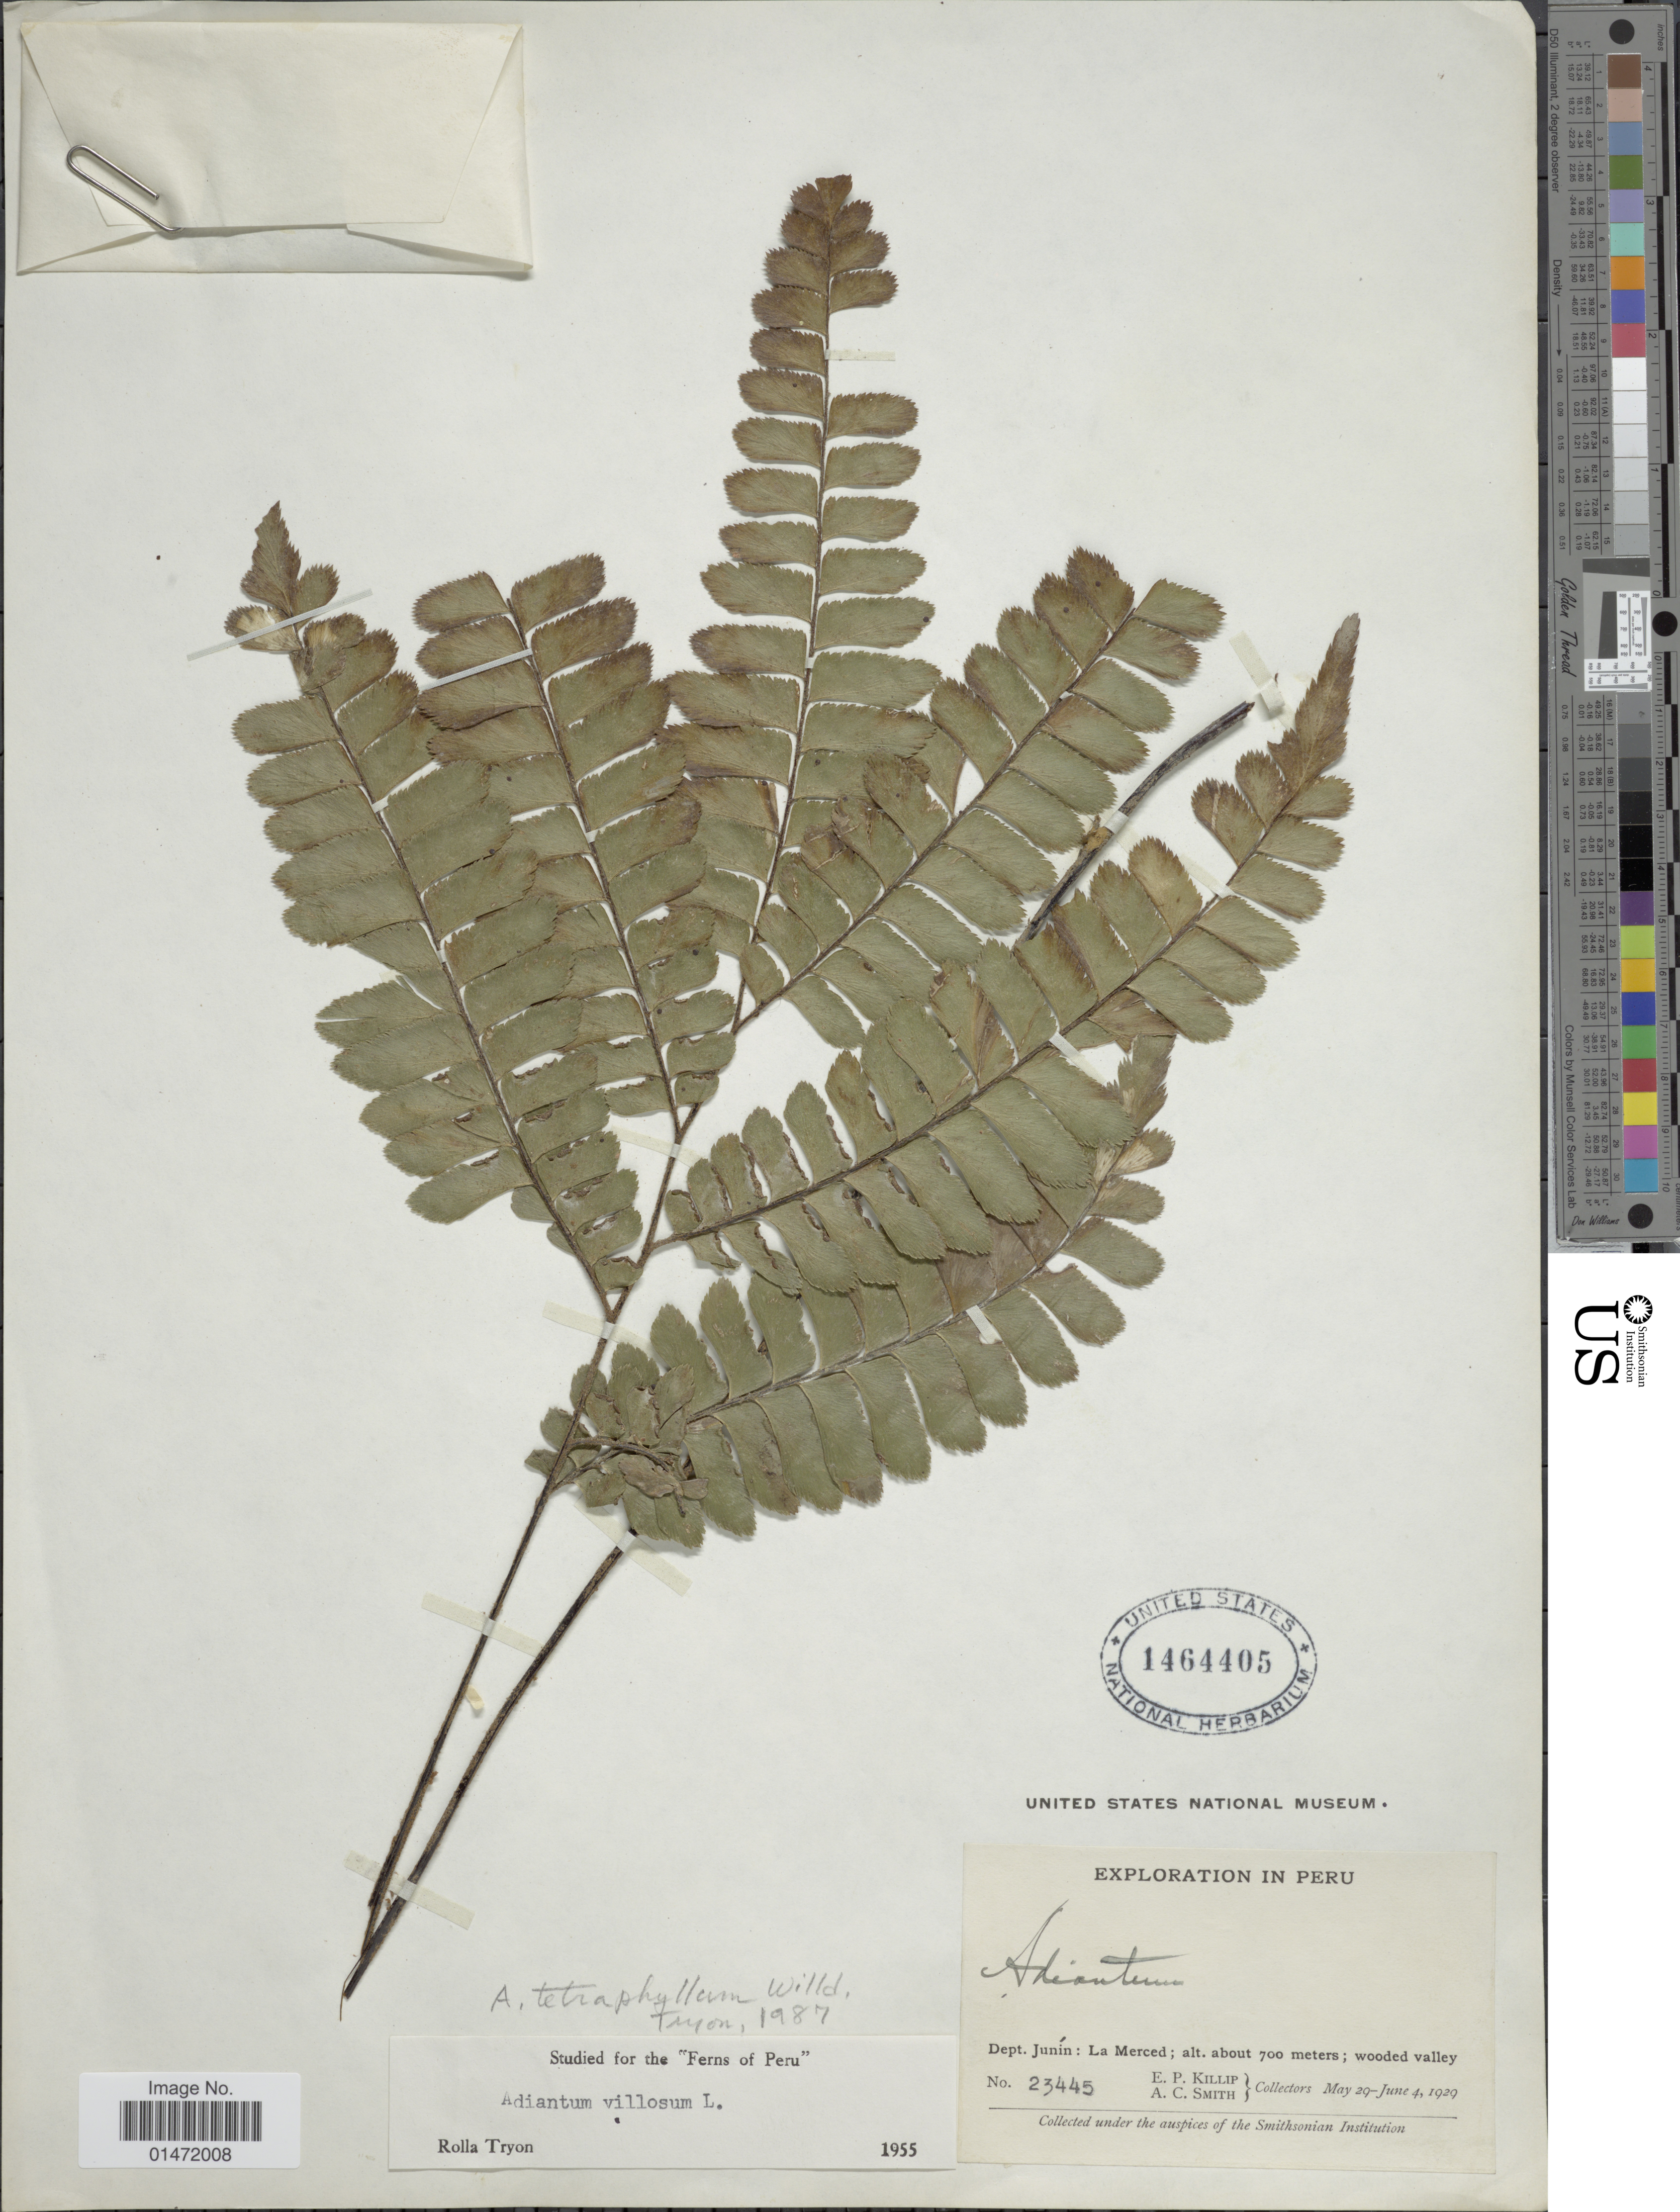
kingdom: Plantae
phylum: Tracheophyta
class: Polypodiopsida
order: Polypodiales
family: Pteridaceae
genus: Adiantum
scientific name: Adiantum sp.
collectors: E. P. Killip & A. C. Smith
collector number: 23445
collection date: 1929-05-29/1929-06-04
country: Peru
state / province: Junín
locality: La Merced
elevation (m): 700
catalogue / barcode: US 1464405